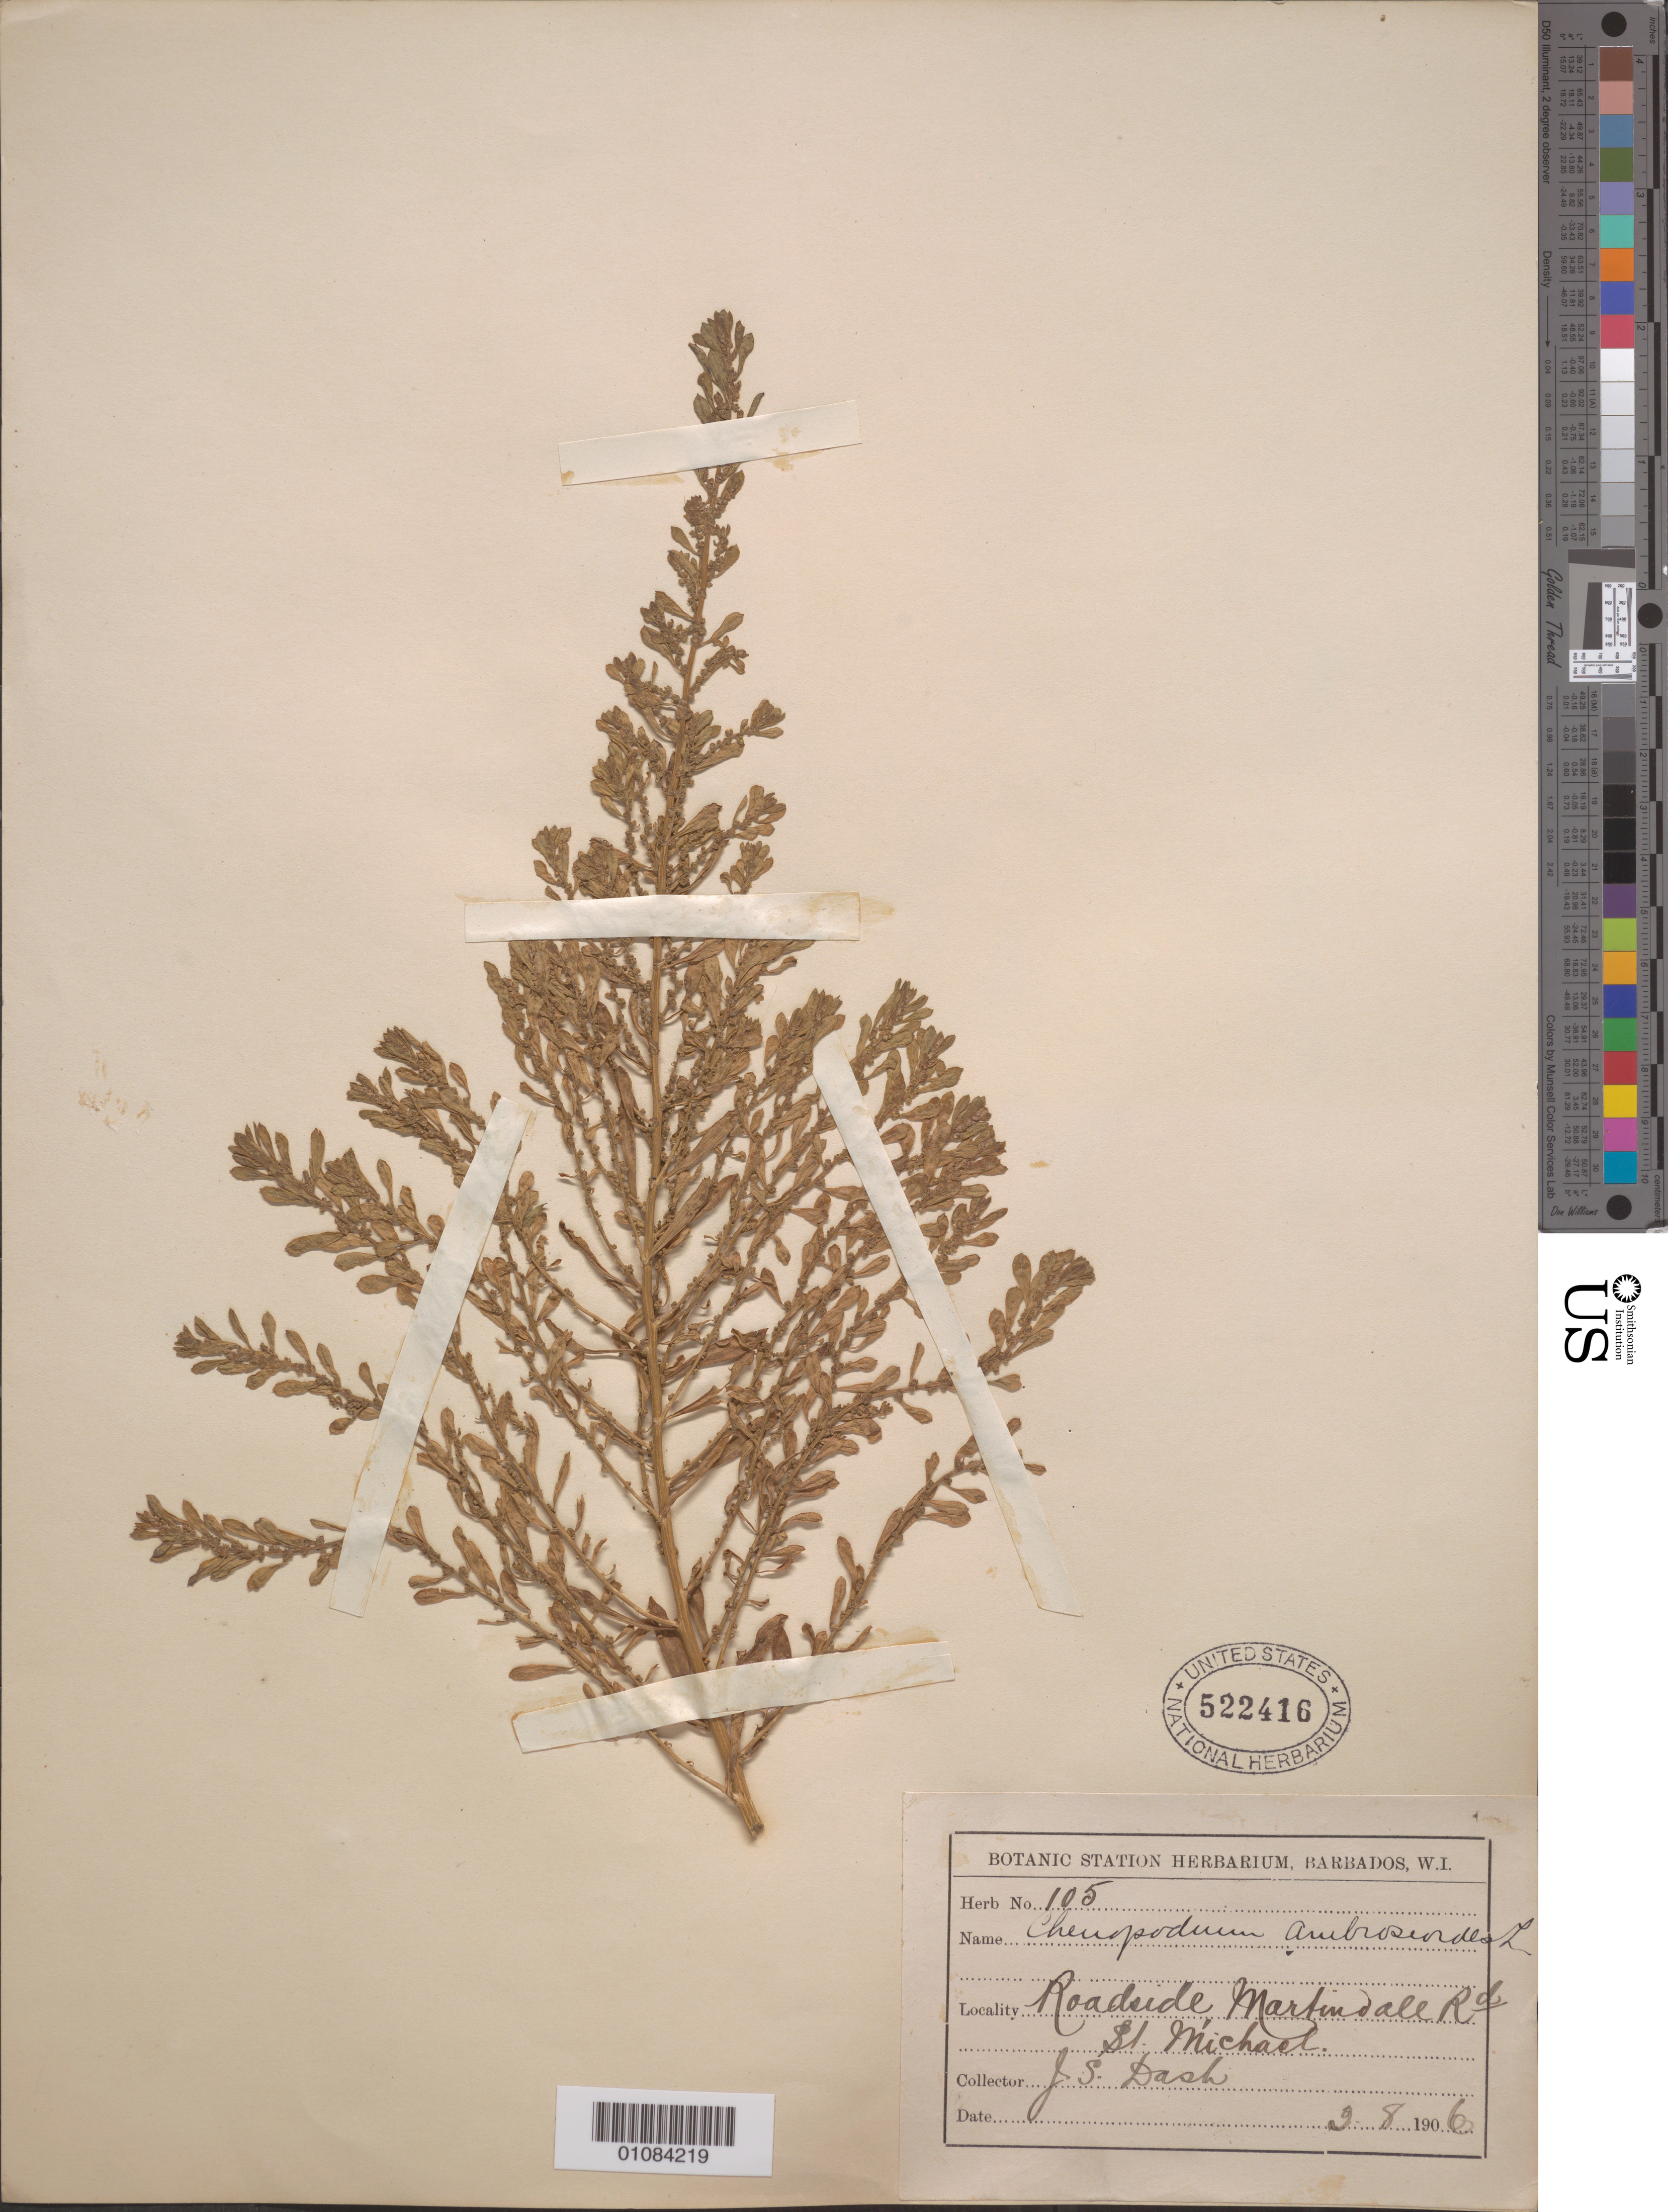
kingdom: Plantae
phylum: Tracheophyta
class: Magnoliopsida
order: Caryophyllales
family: Amaranthaceae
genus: Chenopodium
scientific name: Chenopodium ambrosioides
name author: L.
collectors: J. Dash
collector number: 105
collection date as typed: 03 Aug 1906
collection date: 1906-08-03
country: Barbados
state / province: Saint Michael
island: Barbados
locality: Roadside Martindale Rds. St. Michael.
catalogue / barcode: US 522416